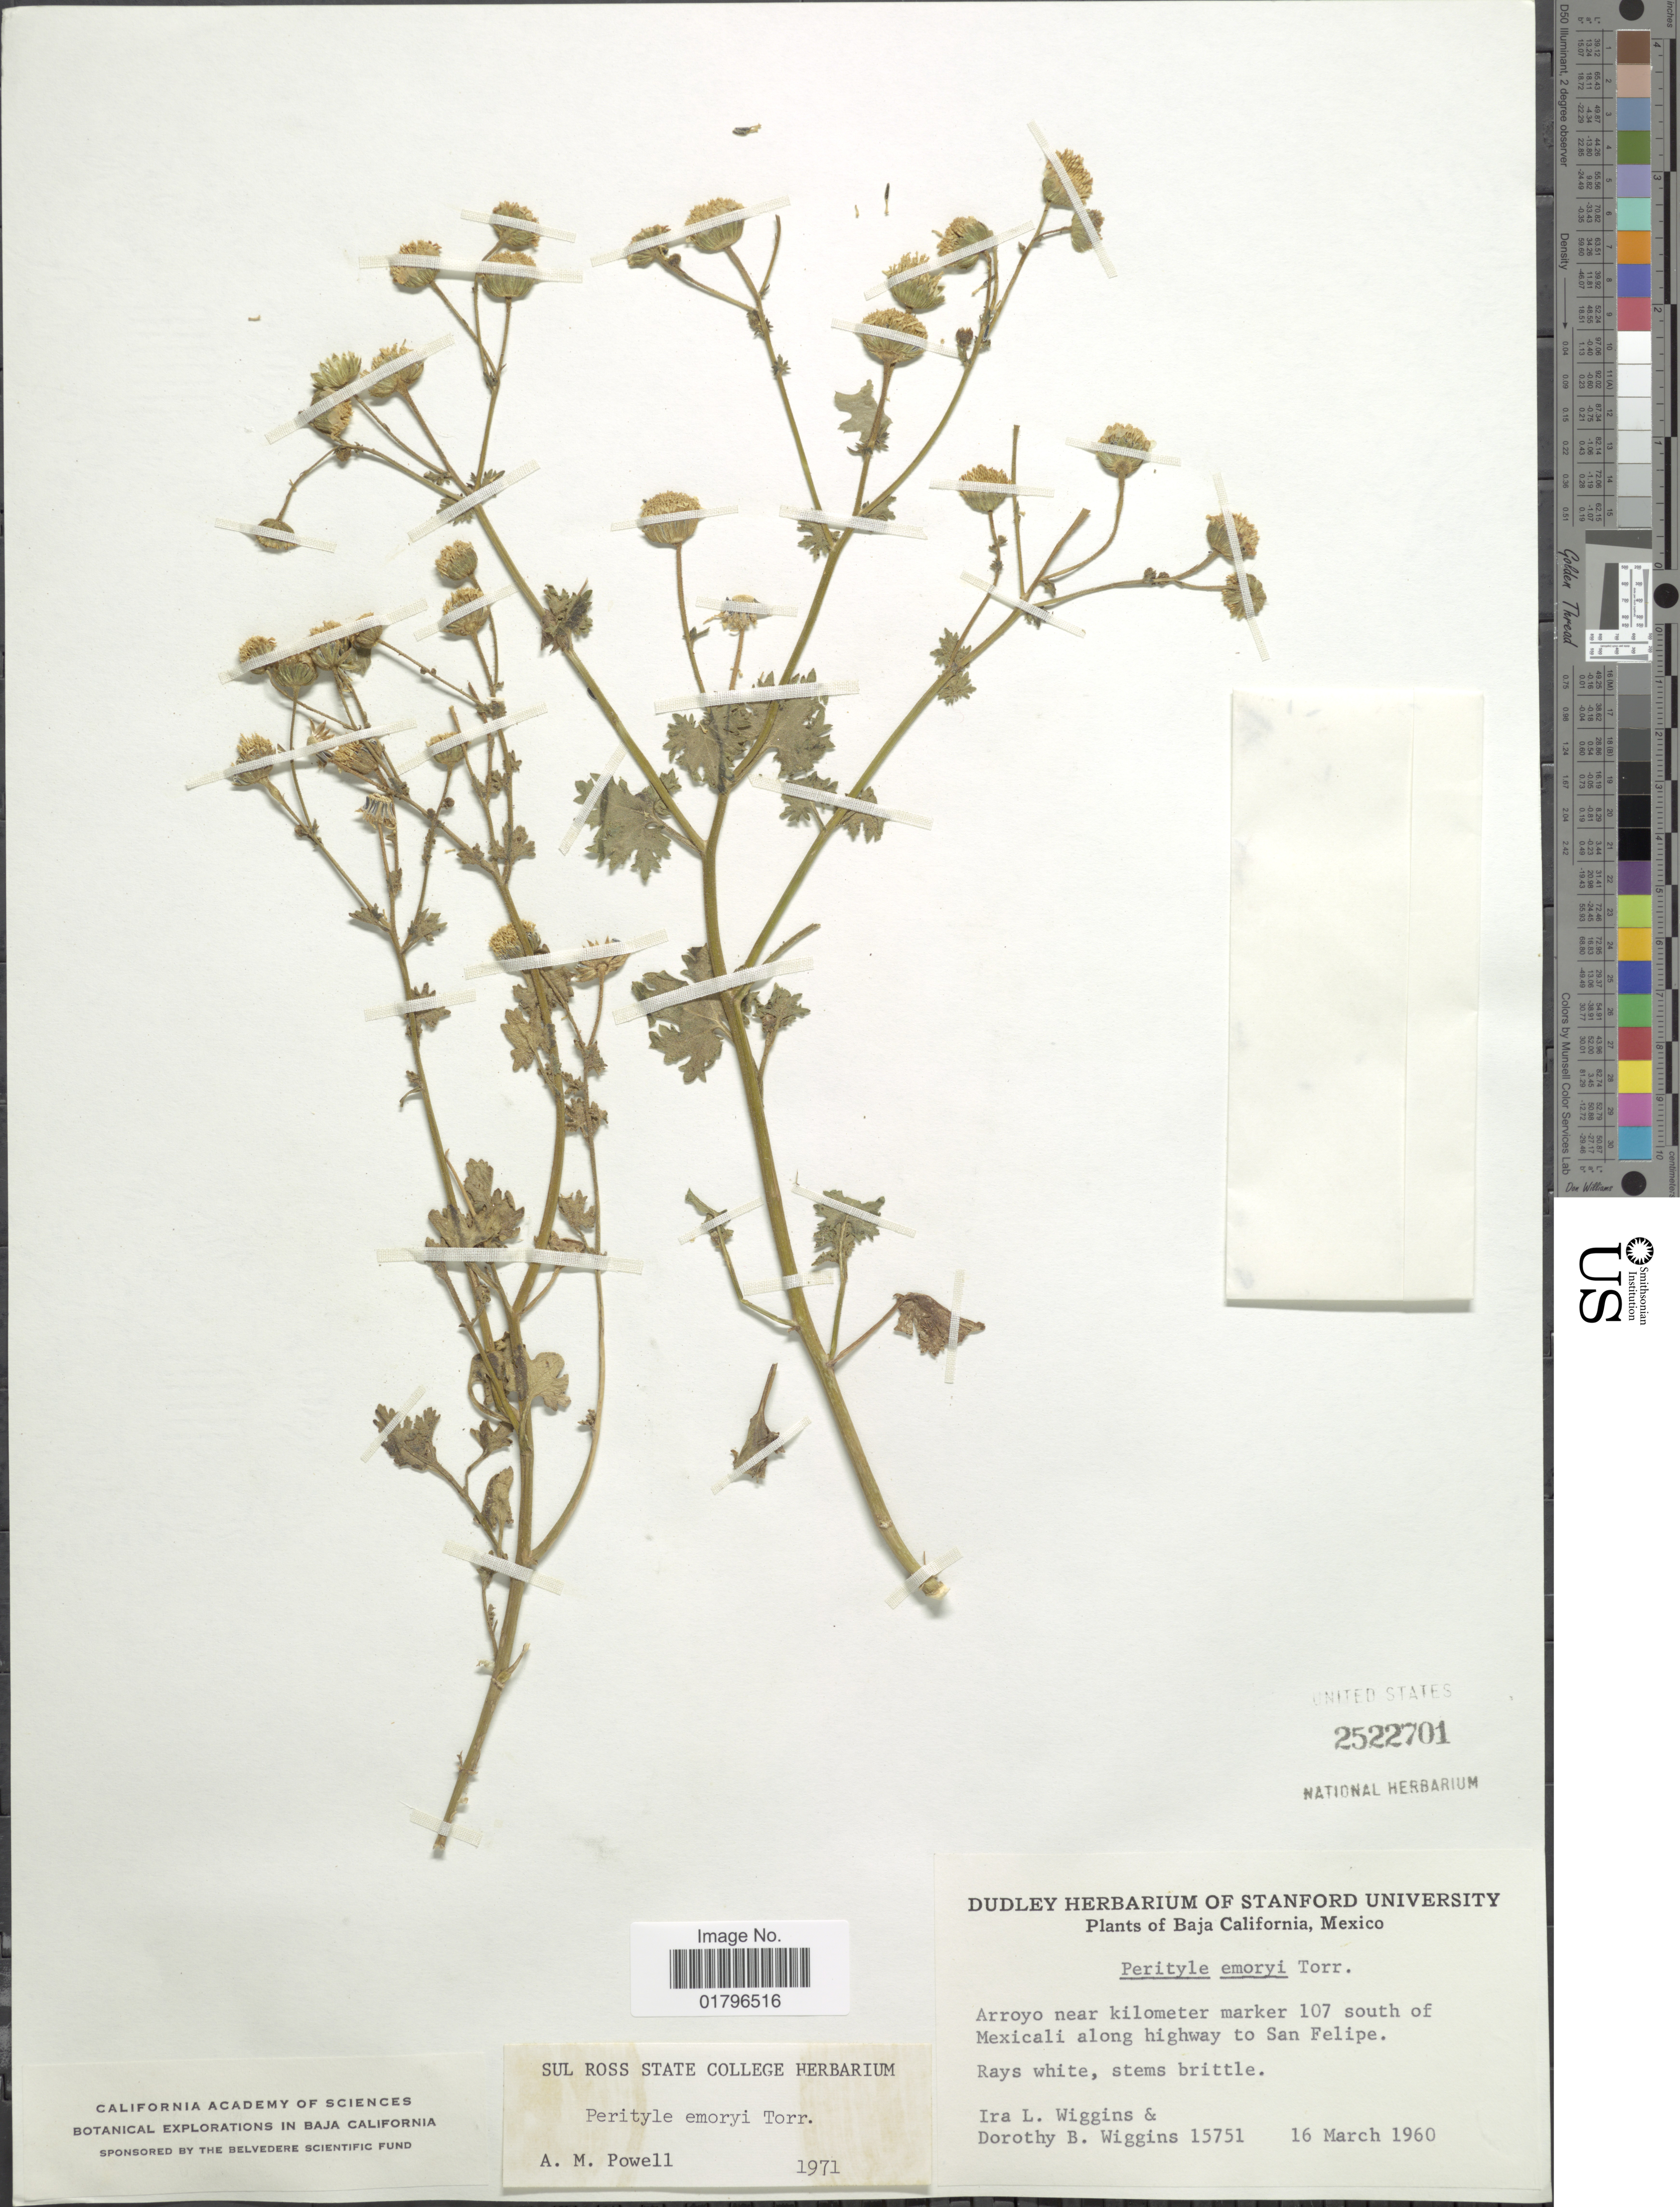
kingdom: Plantae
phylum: Tracheophyta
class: Magnoliopsida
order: Asterales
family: Asteraceae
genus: Perityle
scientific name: Perityle emoryi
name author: Torr.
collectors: I. L. Wiggins & D. B. Wiggins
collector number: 15751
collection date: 1960-03-16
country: Mexico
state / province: Baja California Sur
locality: Arroyo near kilometer marker 107 south of Mexicali along highway to San Felipe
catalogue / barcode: US 2522701